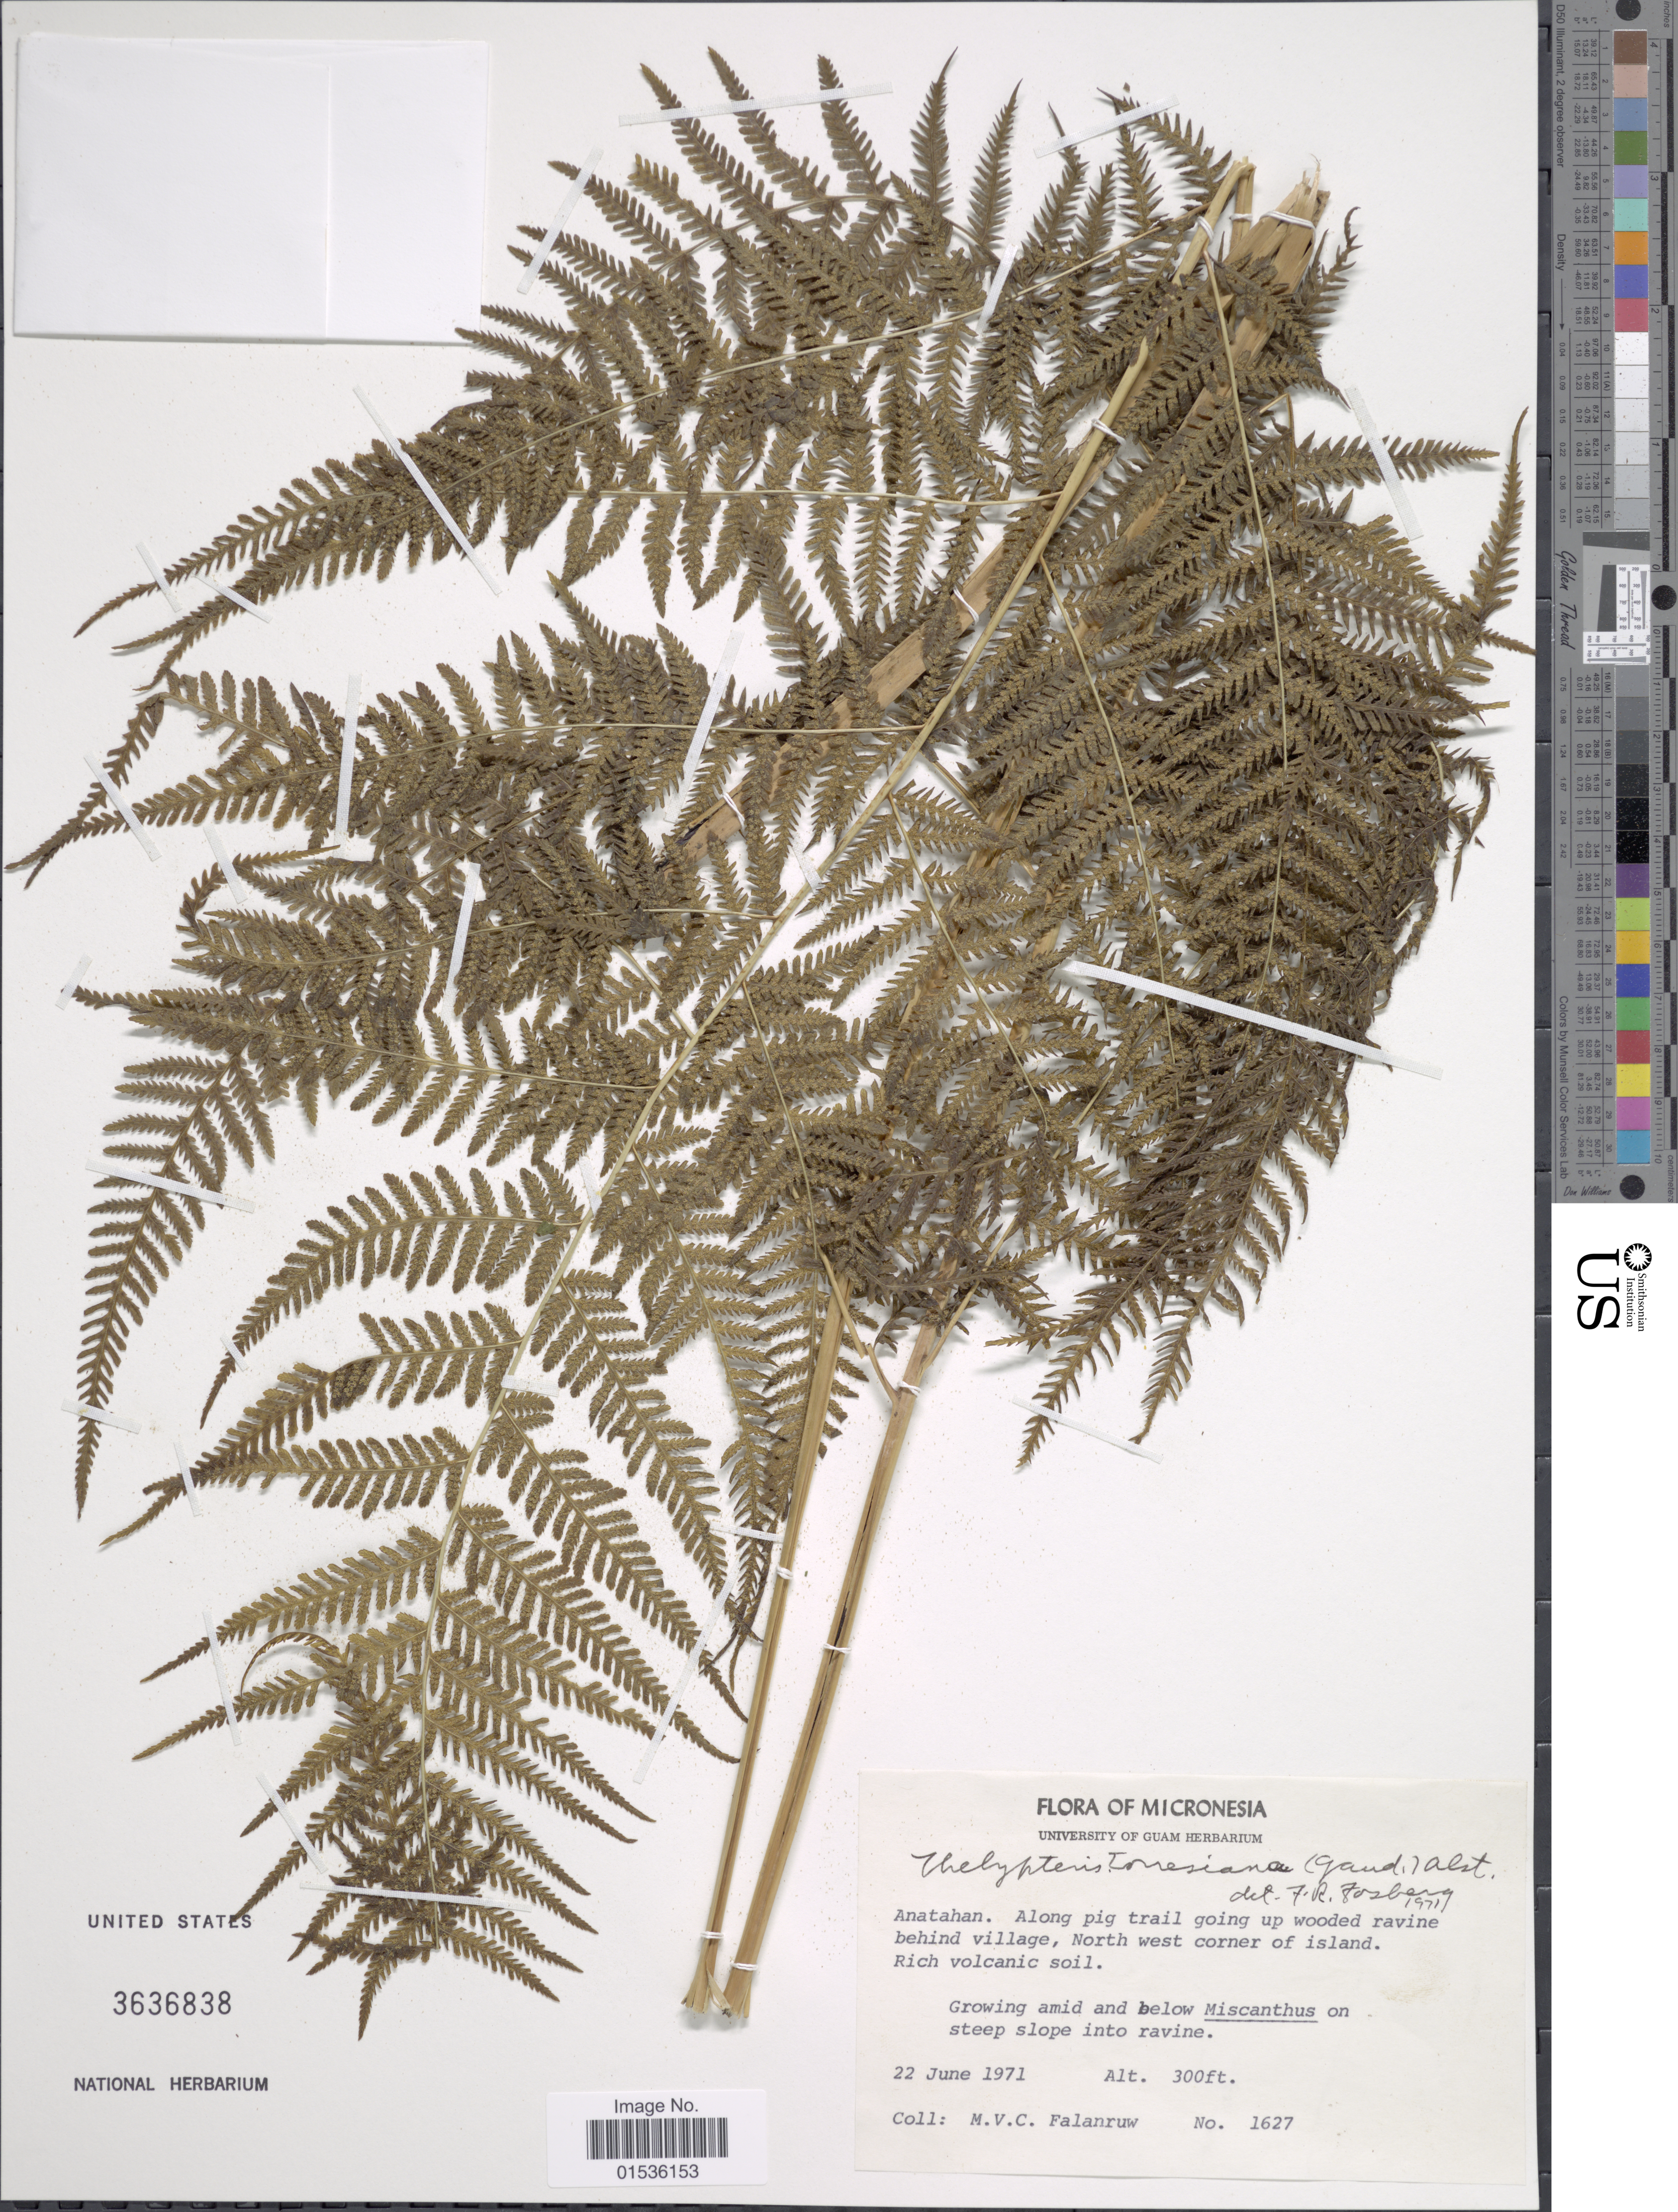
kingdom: Plantae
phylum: Tracheophyta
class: Polypodiopsida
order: Polypodiales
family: Thelypteridaceae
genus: Macrothelypteris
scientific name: Macrothelypteris torresiana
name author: (Gaudich.) Ching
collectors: M. V. Falanruw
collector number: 1627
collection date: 1971-06-22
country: Northern Mariana Islands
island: Anatahan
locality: Anatahan. Along pig trail going up wooded ravine behind village, North west corner of island Rich volcanic soil.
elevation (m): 91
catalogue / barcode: US 3636838